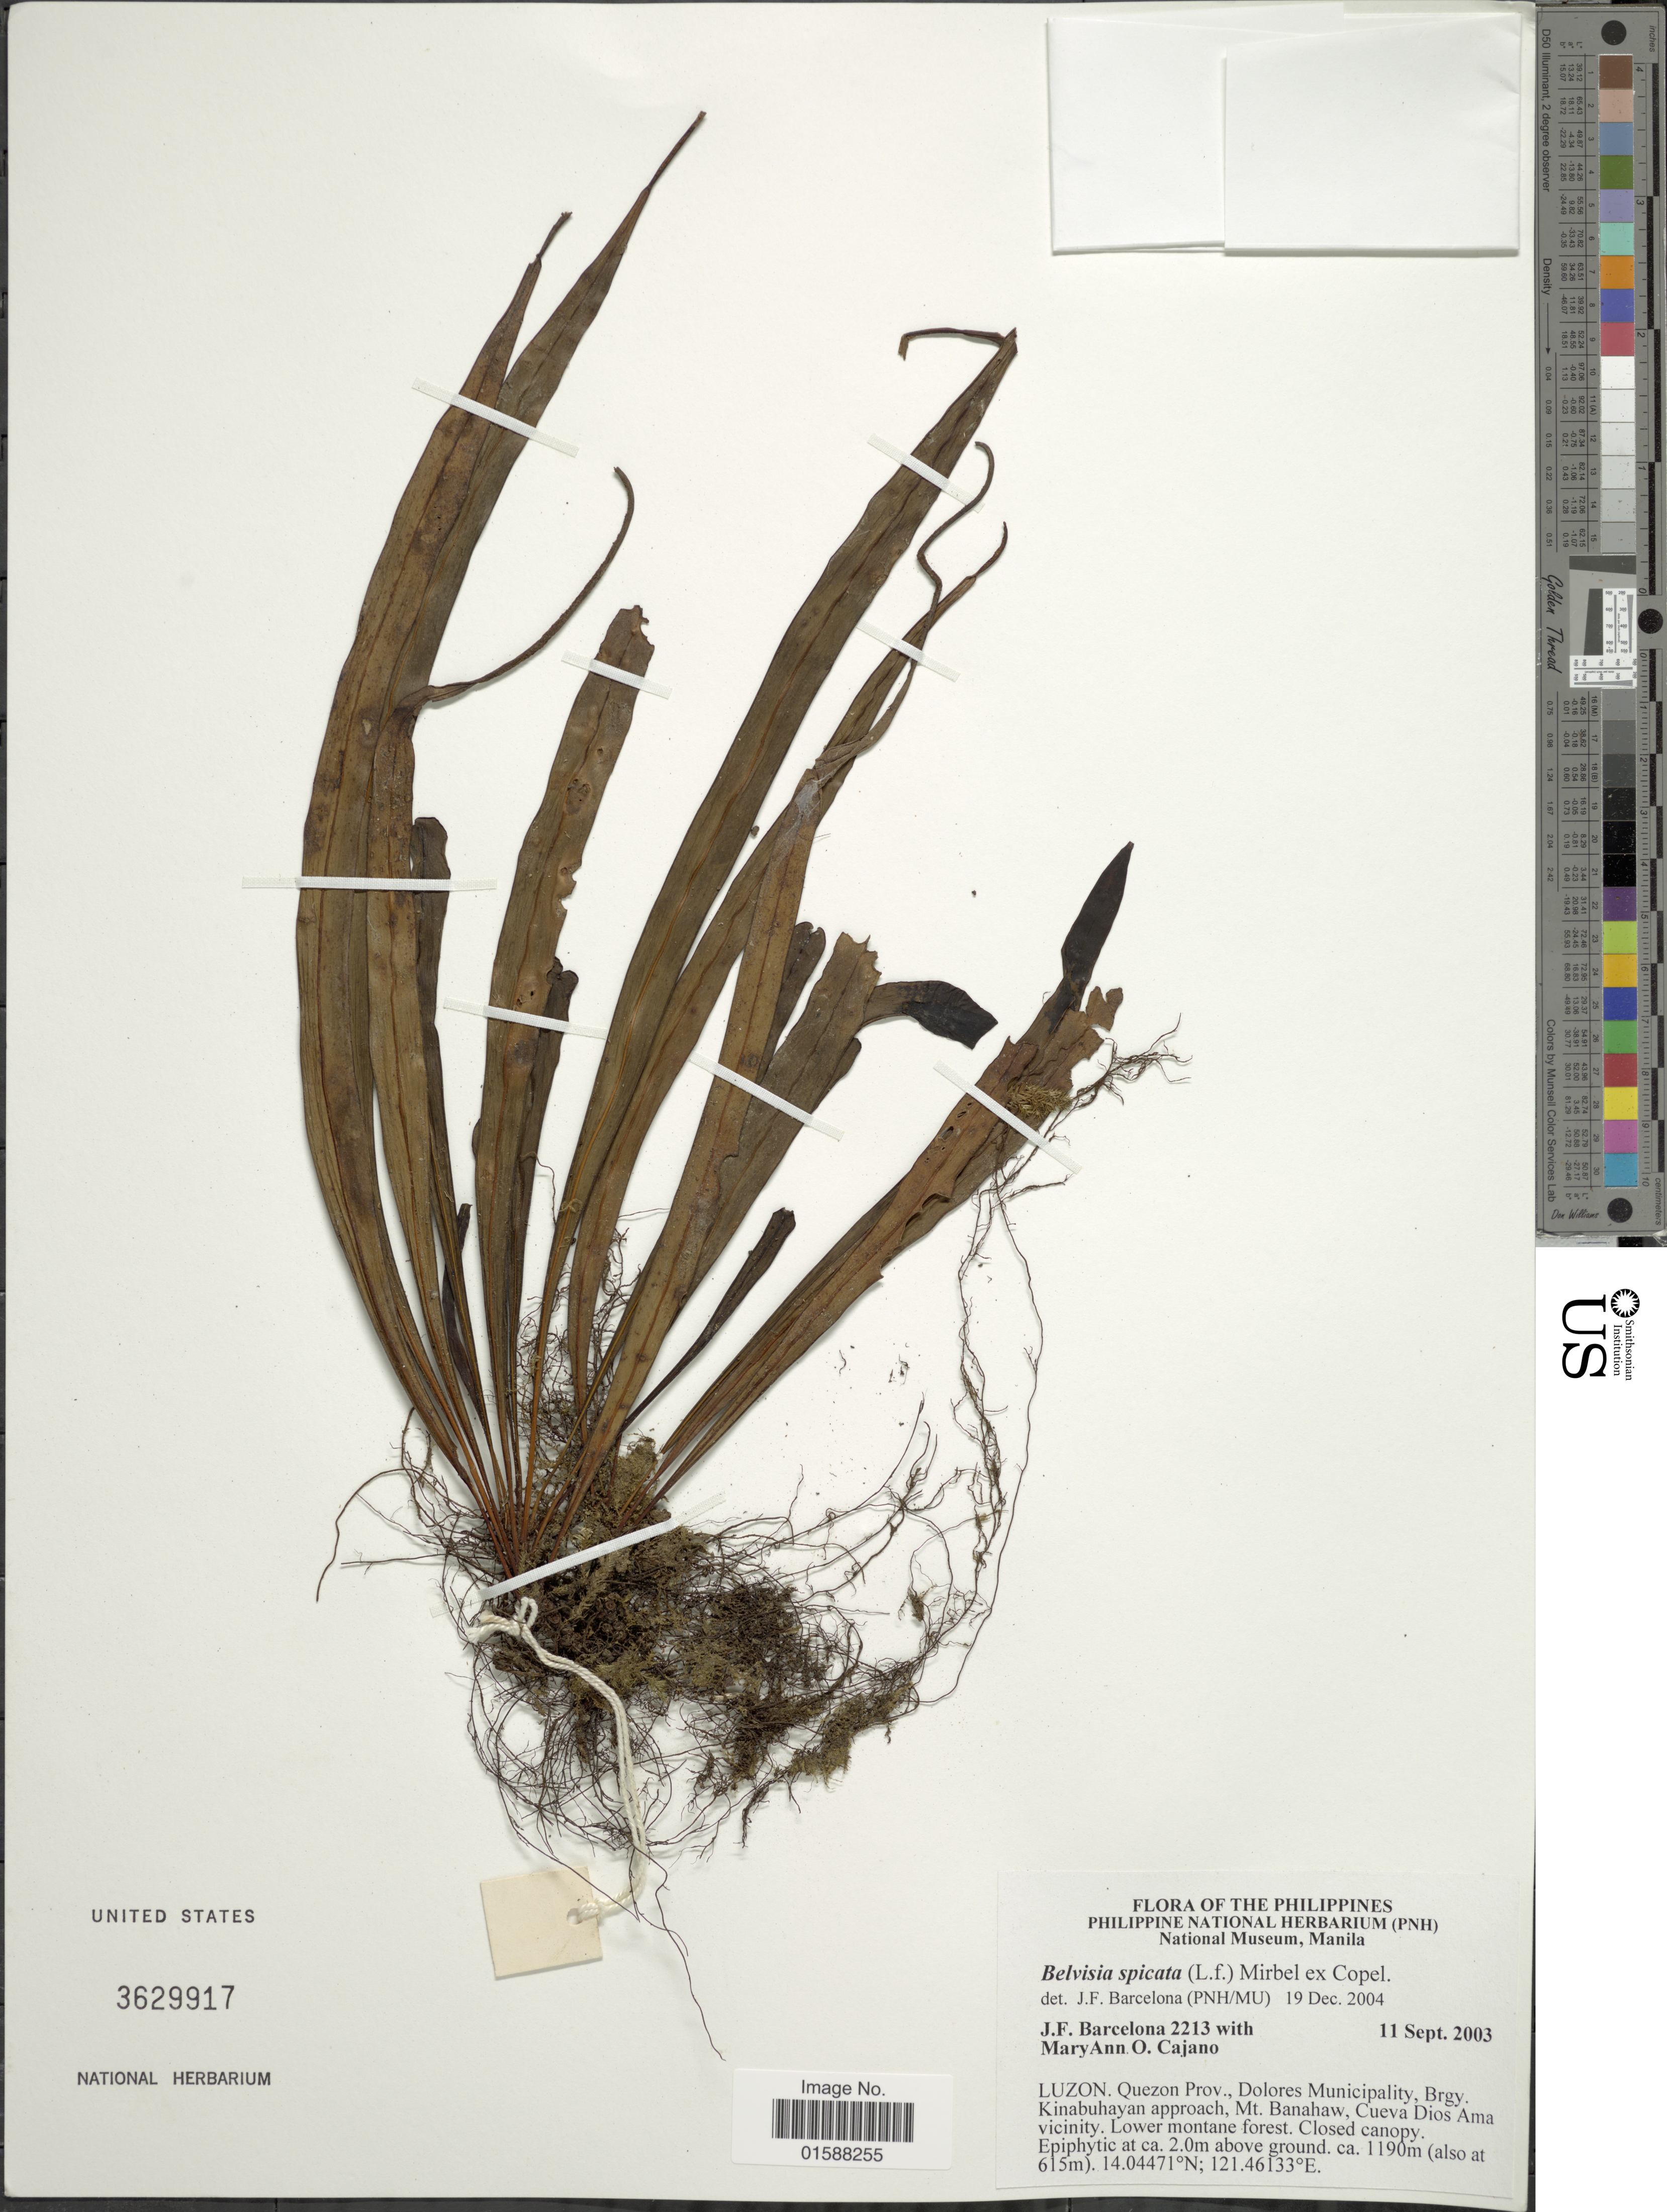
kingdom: Plantae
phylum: Tracheophyta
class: Polypodiopsida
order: Polypodiales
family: Polypodiaceae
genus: Lepisorus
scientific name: Lepisorus spicatus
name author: (L. f.) Li S. Wang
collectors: J. F. Barcelona & M. Cajano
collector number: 2213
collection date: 2003-09-11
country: Philippines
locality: Luzon. Quezon Prov., Dolores Municipality, Brgy. Kinabuhayan approach, Mt. Banahaw, Cueva Dios Ama vicinity. Lower montane forest. Closed canopy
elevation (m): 1190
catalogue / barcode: US 3629917